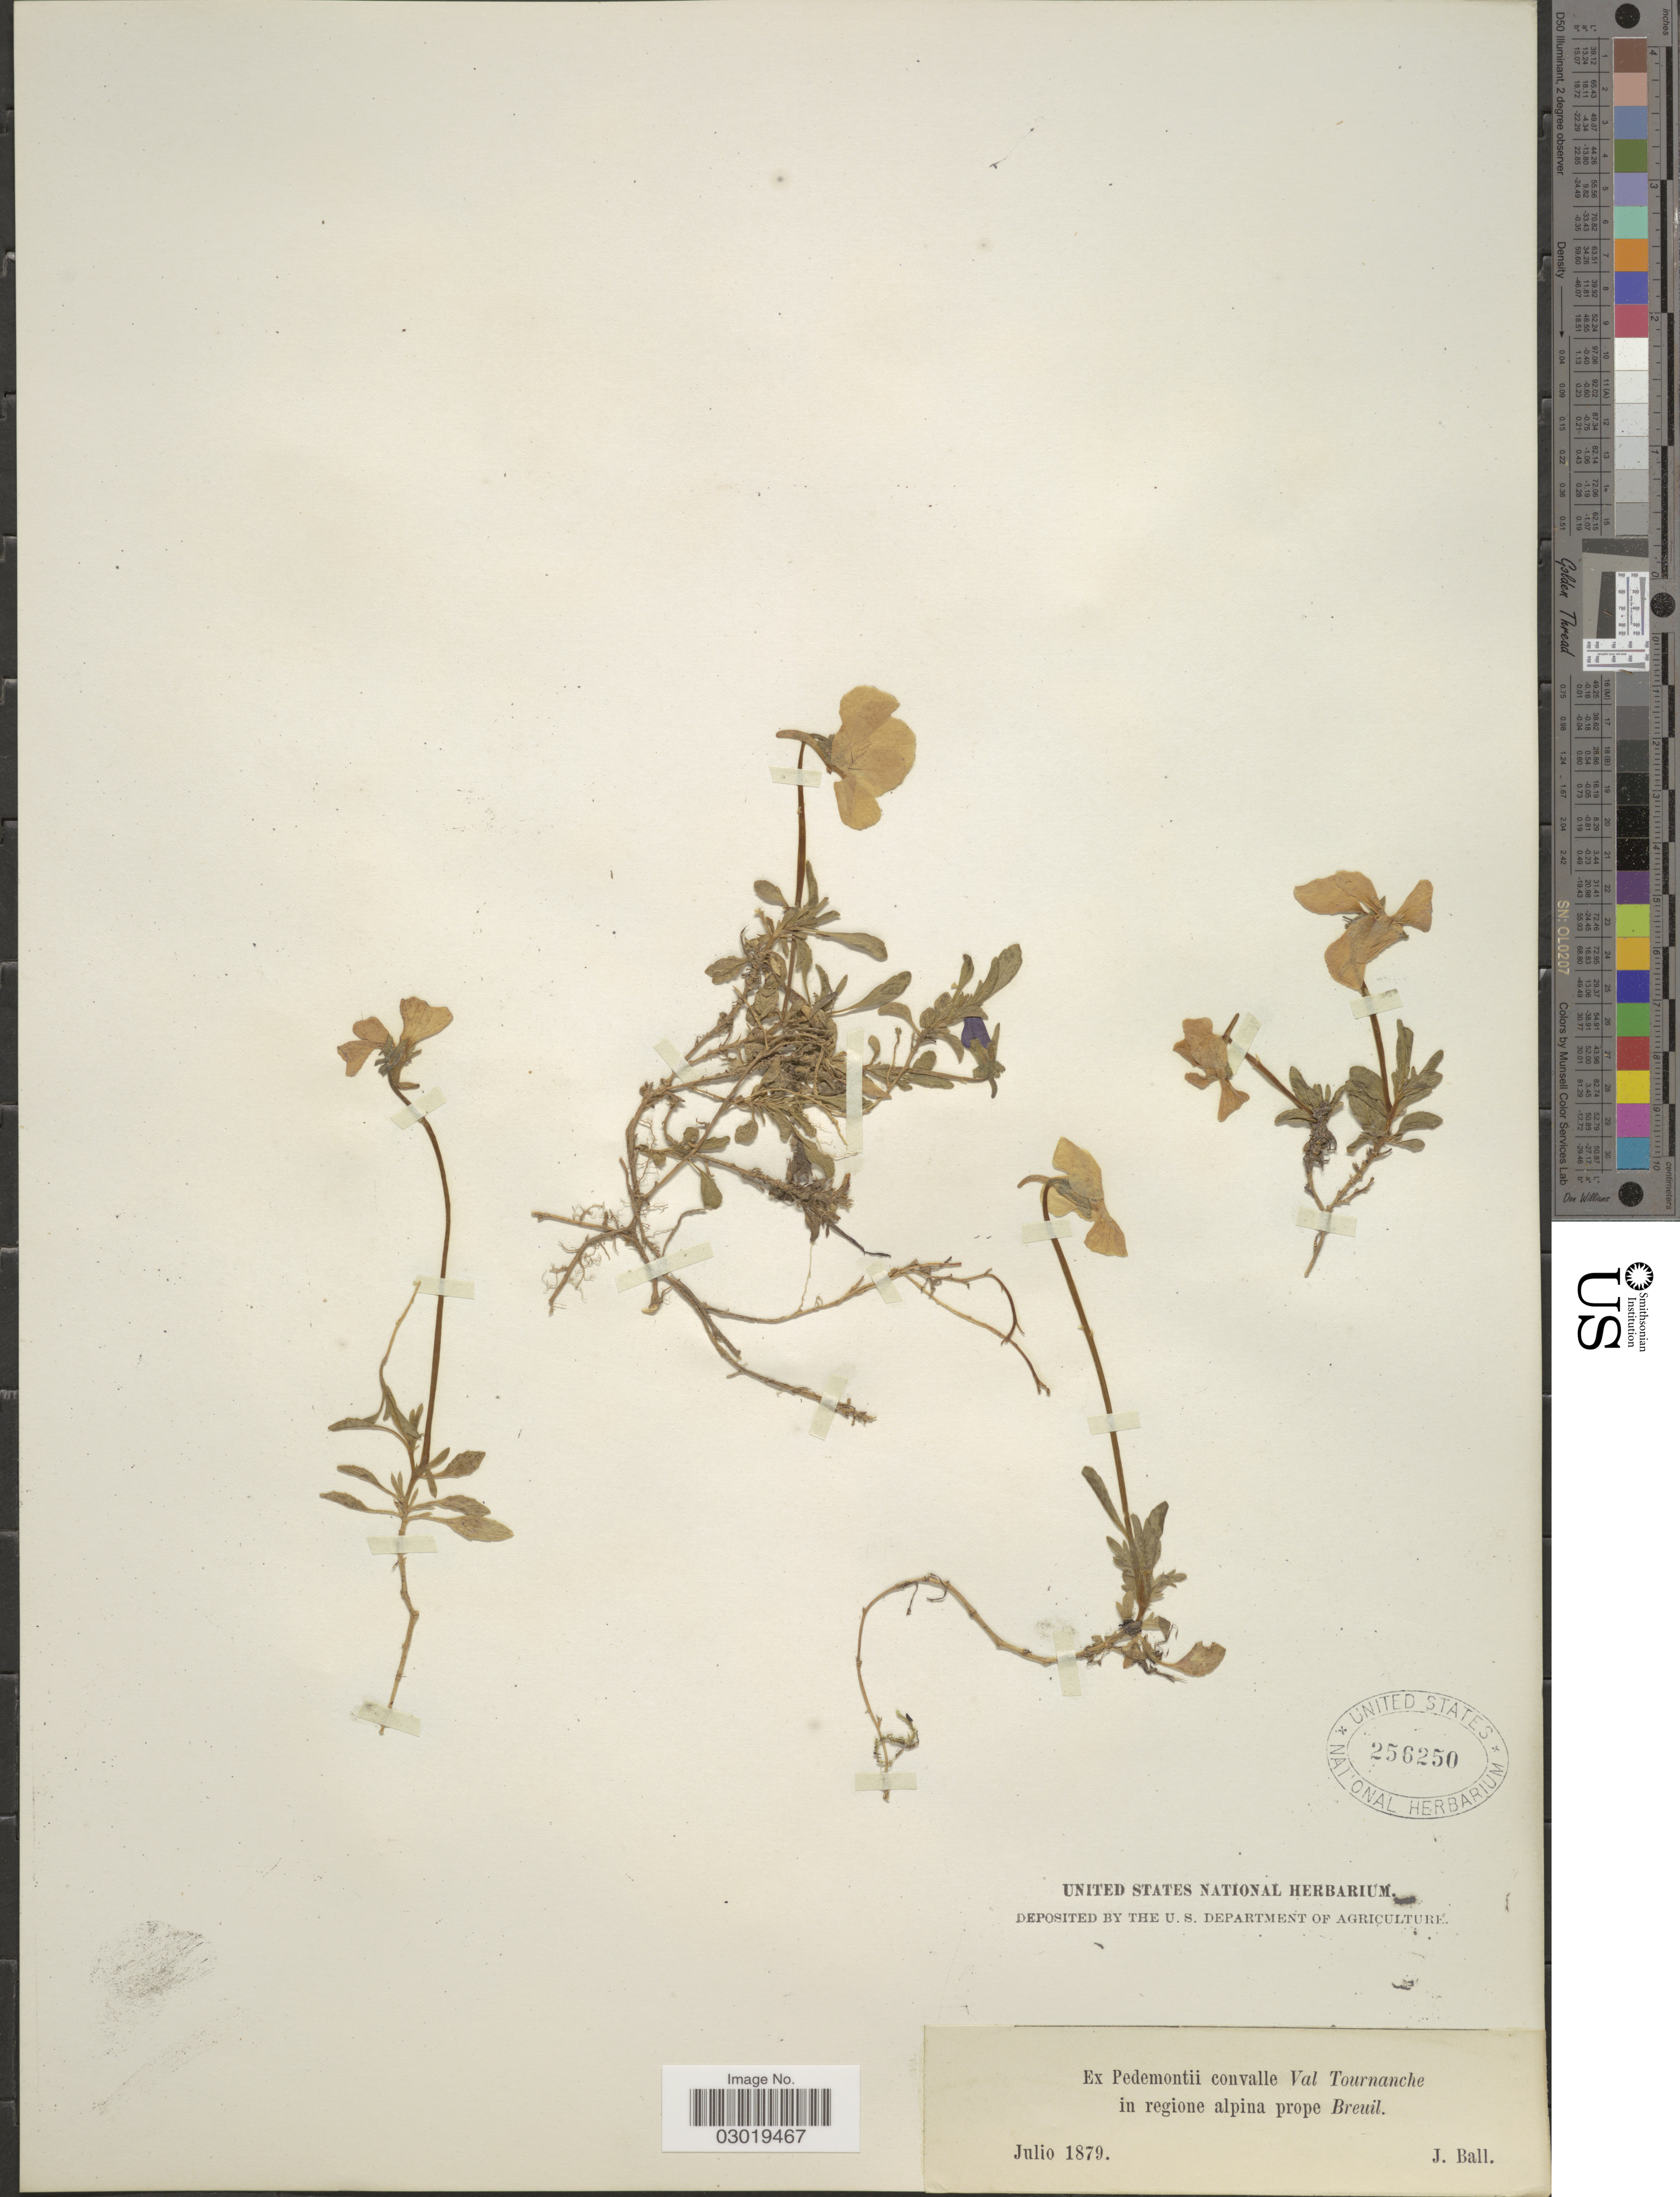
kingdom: Plantae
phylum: Tracheophyta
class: Magnoliopsida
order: Malpighiales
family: Violaceae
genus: Viola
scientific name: Viola sp.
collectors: J. Ball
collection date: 1879-07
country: Italy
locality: Ex Pedemontii convalle Val Tournanche in regione prope Breuil.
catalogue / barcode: US 256250